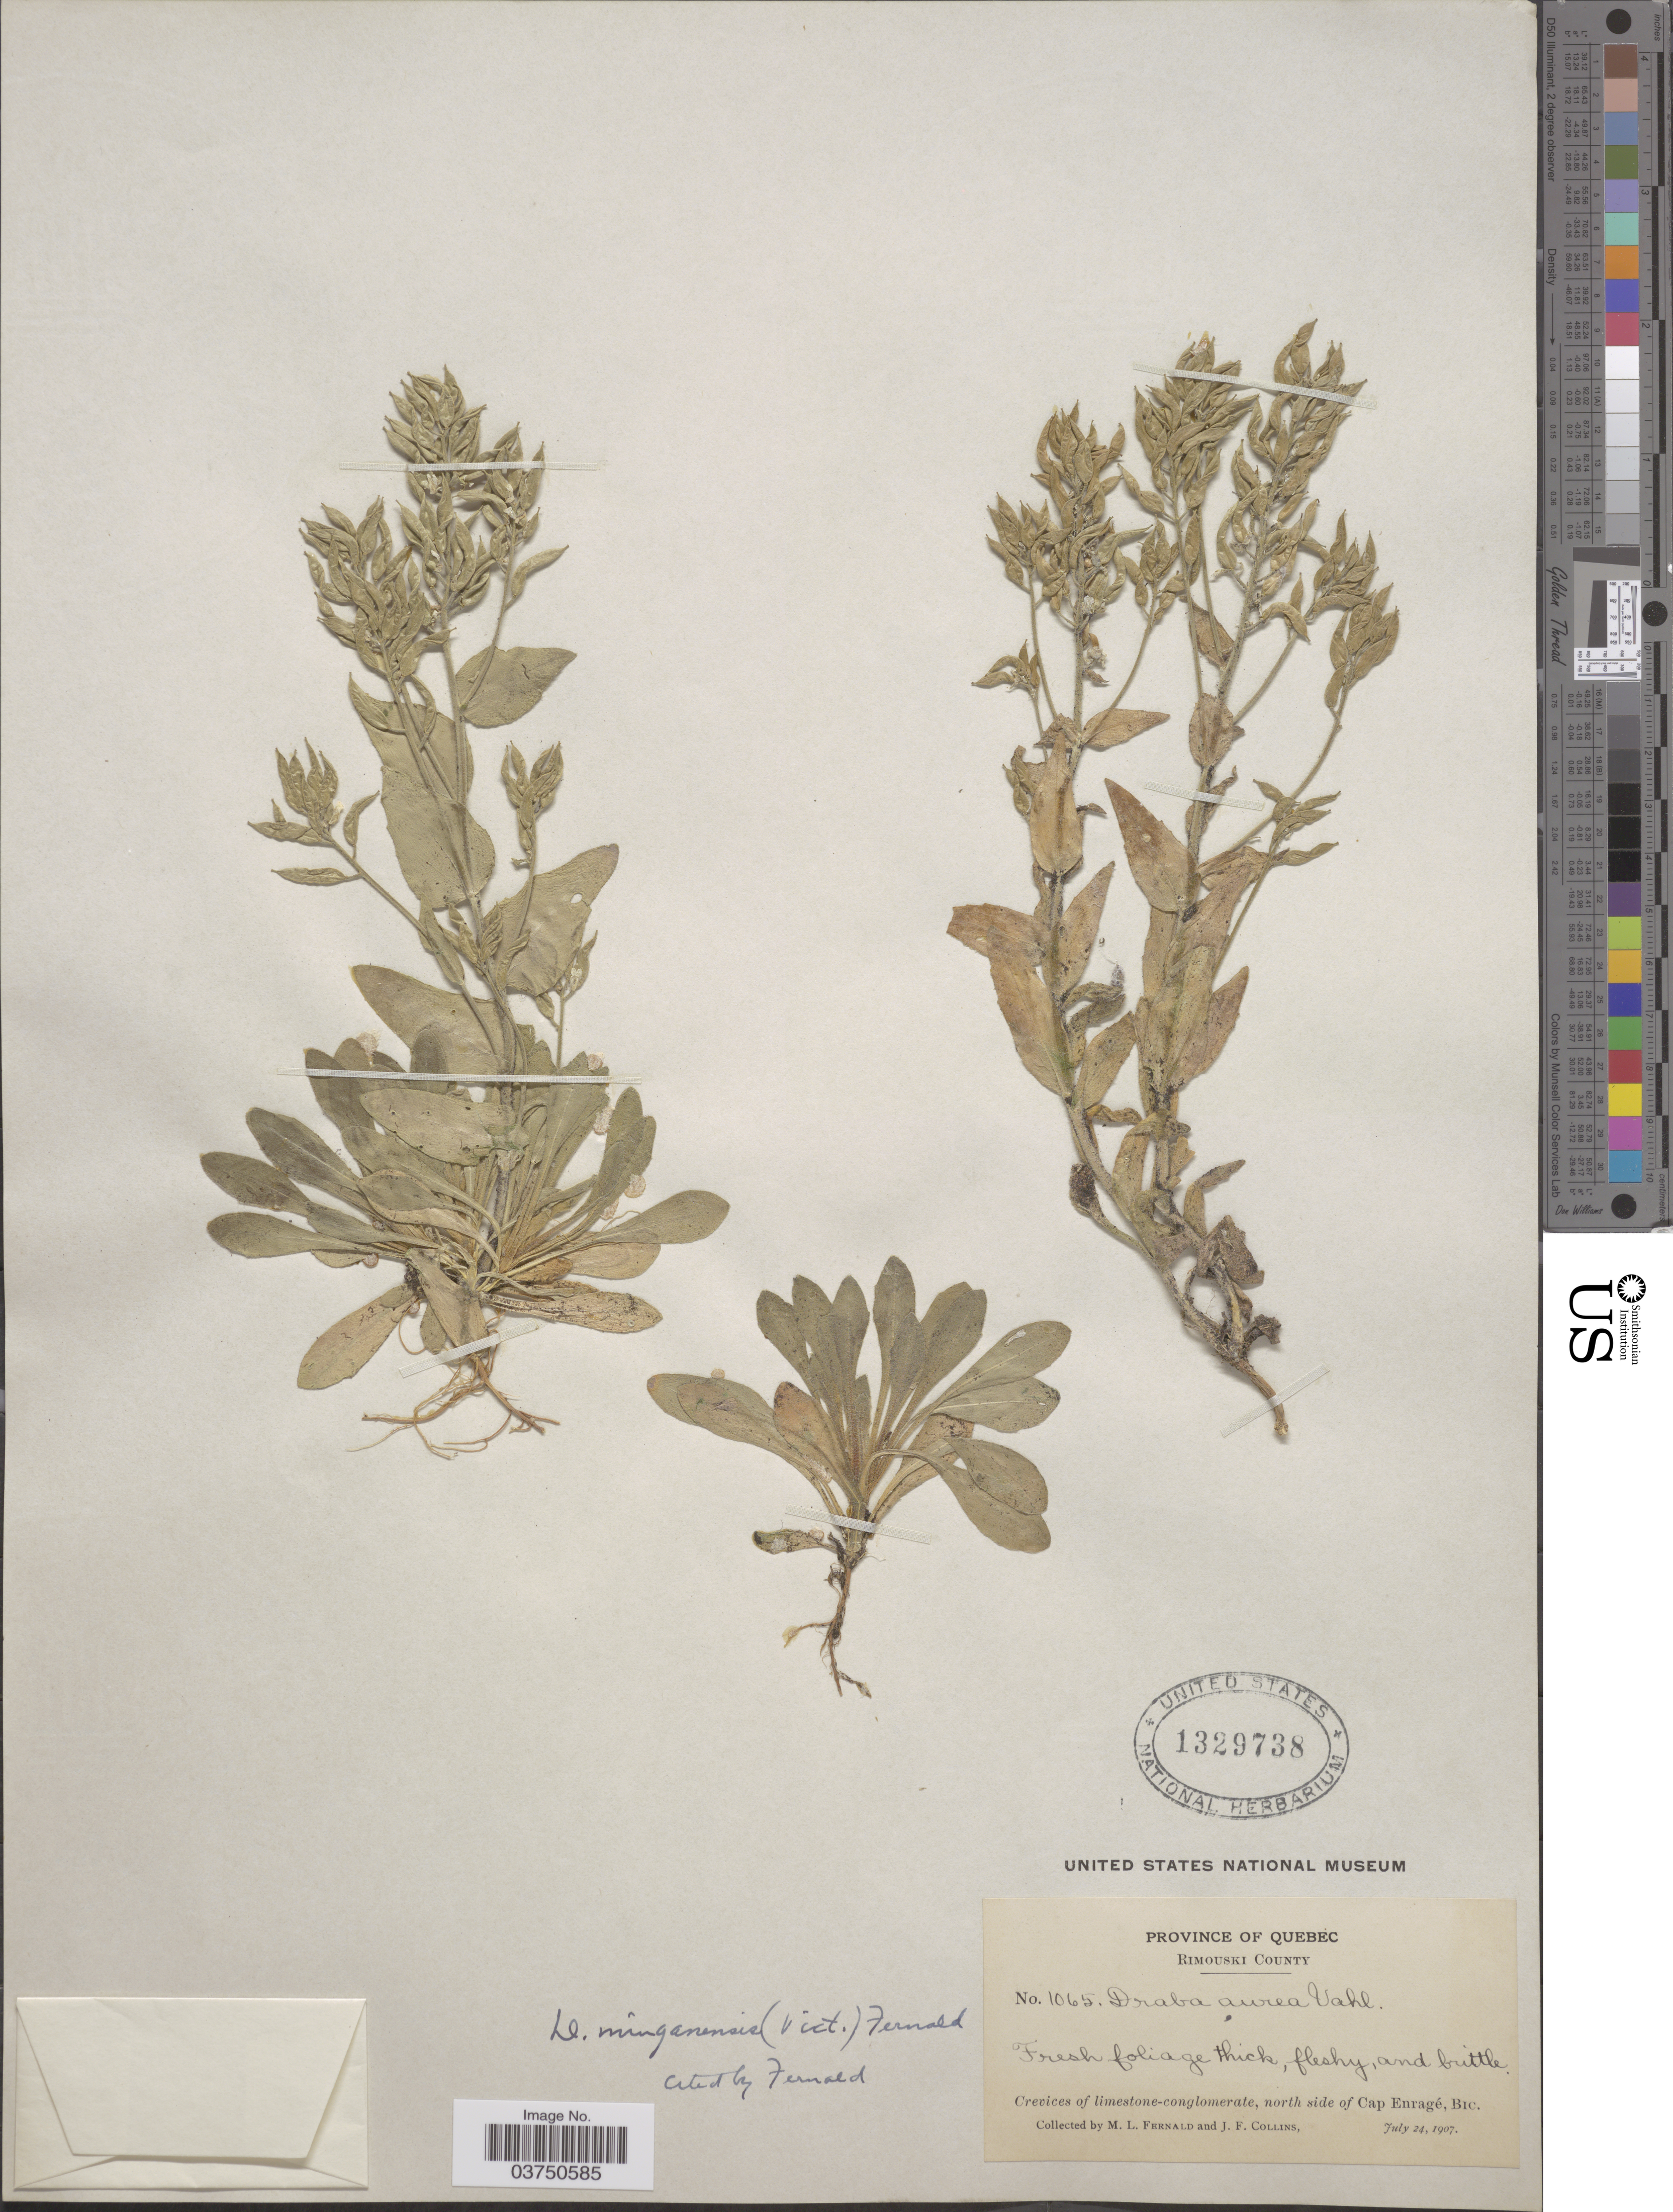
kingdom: Plantae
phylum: Tracheophyta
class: Magnoliopsida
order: Brassicales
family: Brassicaceae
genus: Draba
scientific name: Draba aurea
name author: Vahl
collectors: M. L. Fernald & J. Collins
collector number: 1065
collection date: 1907-07-24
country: Canada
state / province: Quebec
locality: Rimouski County. Crevices of limestone-conglomerate, north side of Cap Enragé, Bic.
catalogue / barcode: US 1329738